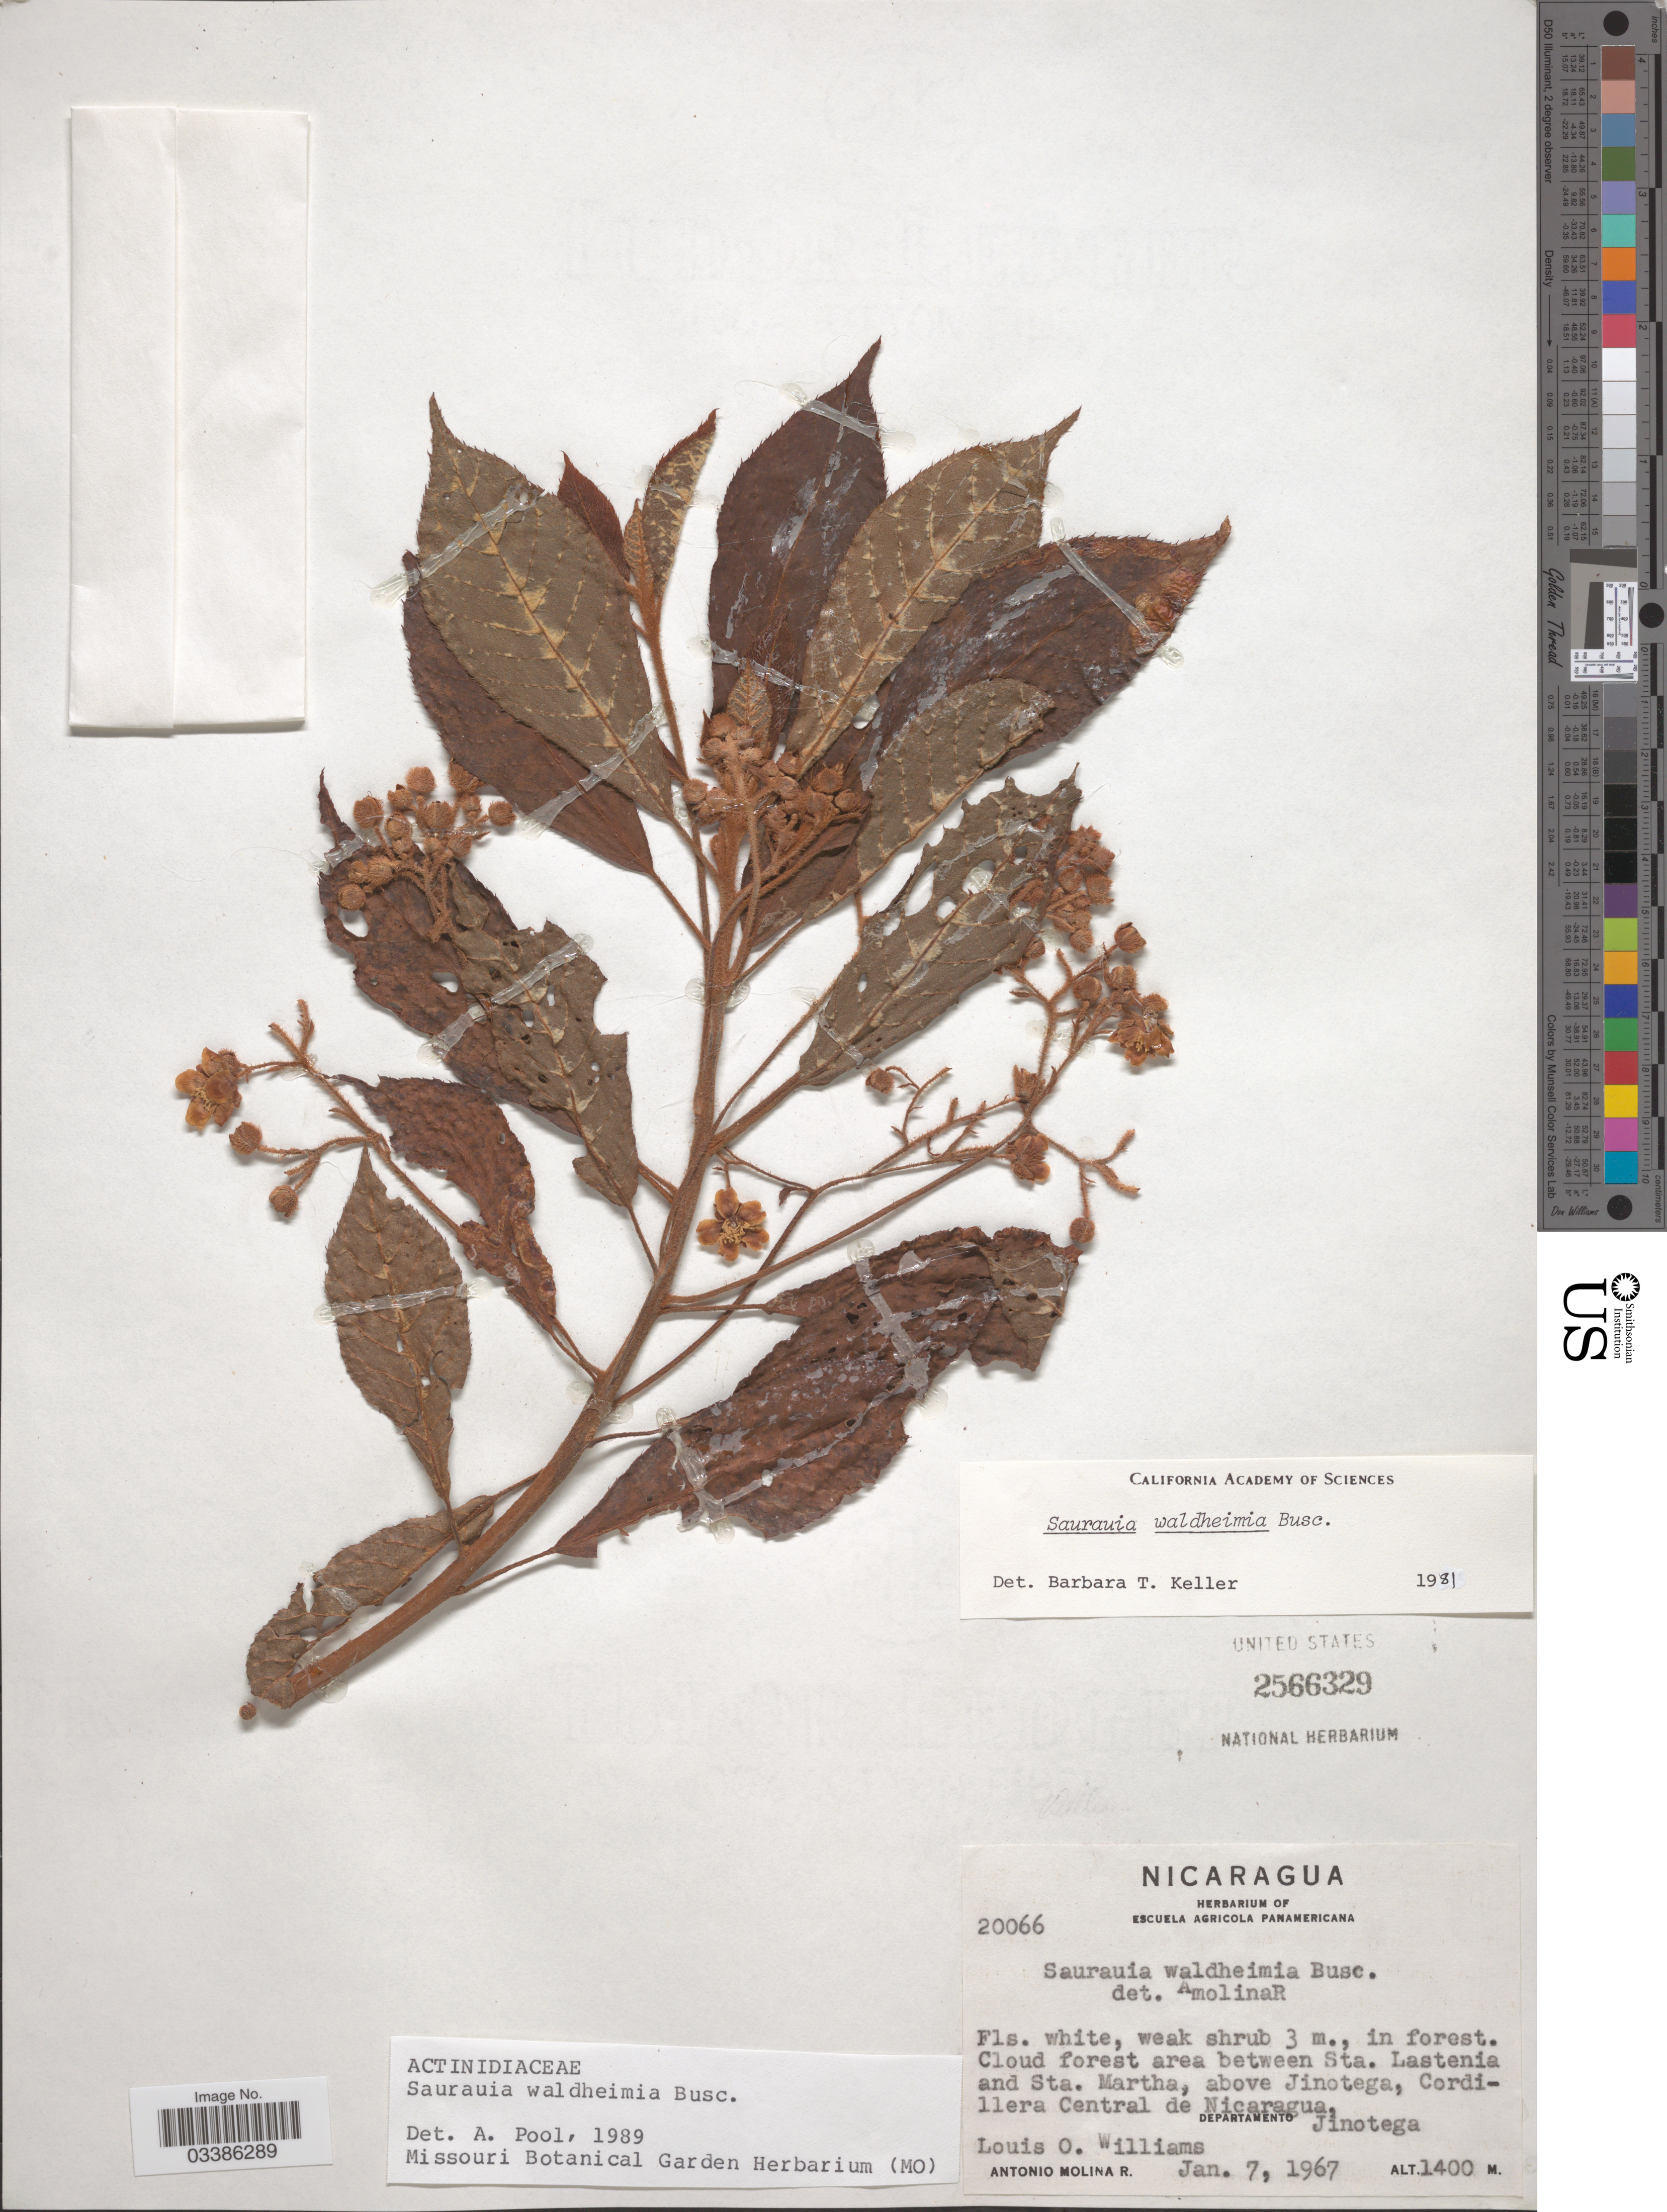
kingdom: Plantae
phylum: Tracheophyta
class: Magnoliopsida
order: Ericales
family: Actinidiaceae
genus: Saurauia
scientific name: Saurauia waldheimii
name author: Buscal.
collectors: L. O. Williams & A. Molina R.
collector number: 20066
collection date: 1967-01-07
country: Nicaragua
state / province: Jinotega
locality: Cloud forest area between Sta. Lastenia and Sta. Martha, above Jinotega, Cordillera Central de Nicaragua, Departamento Jinotega.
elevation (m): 1400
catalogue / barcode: US 2566329